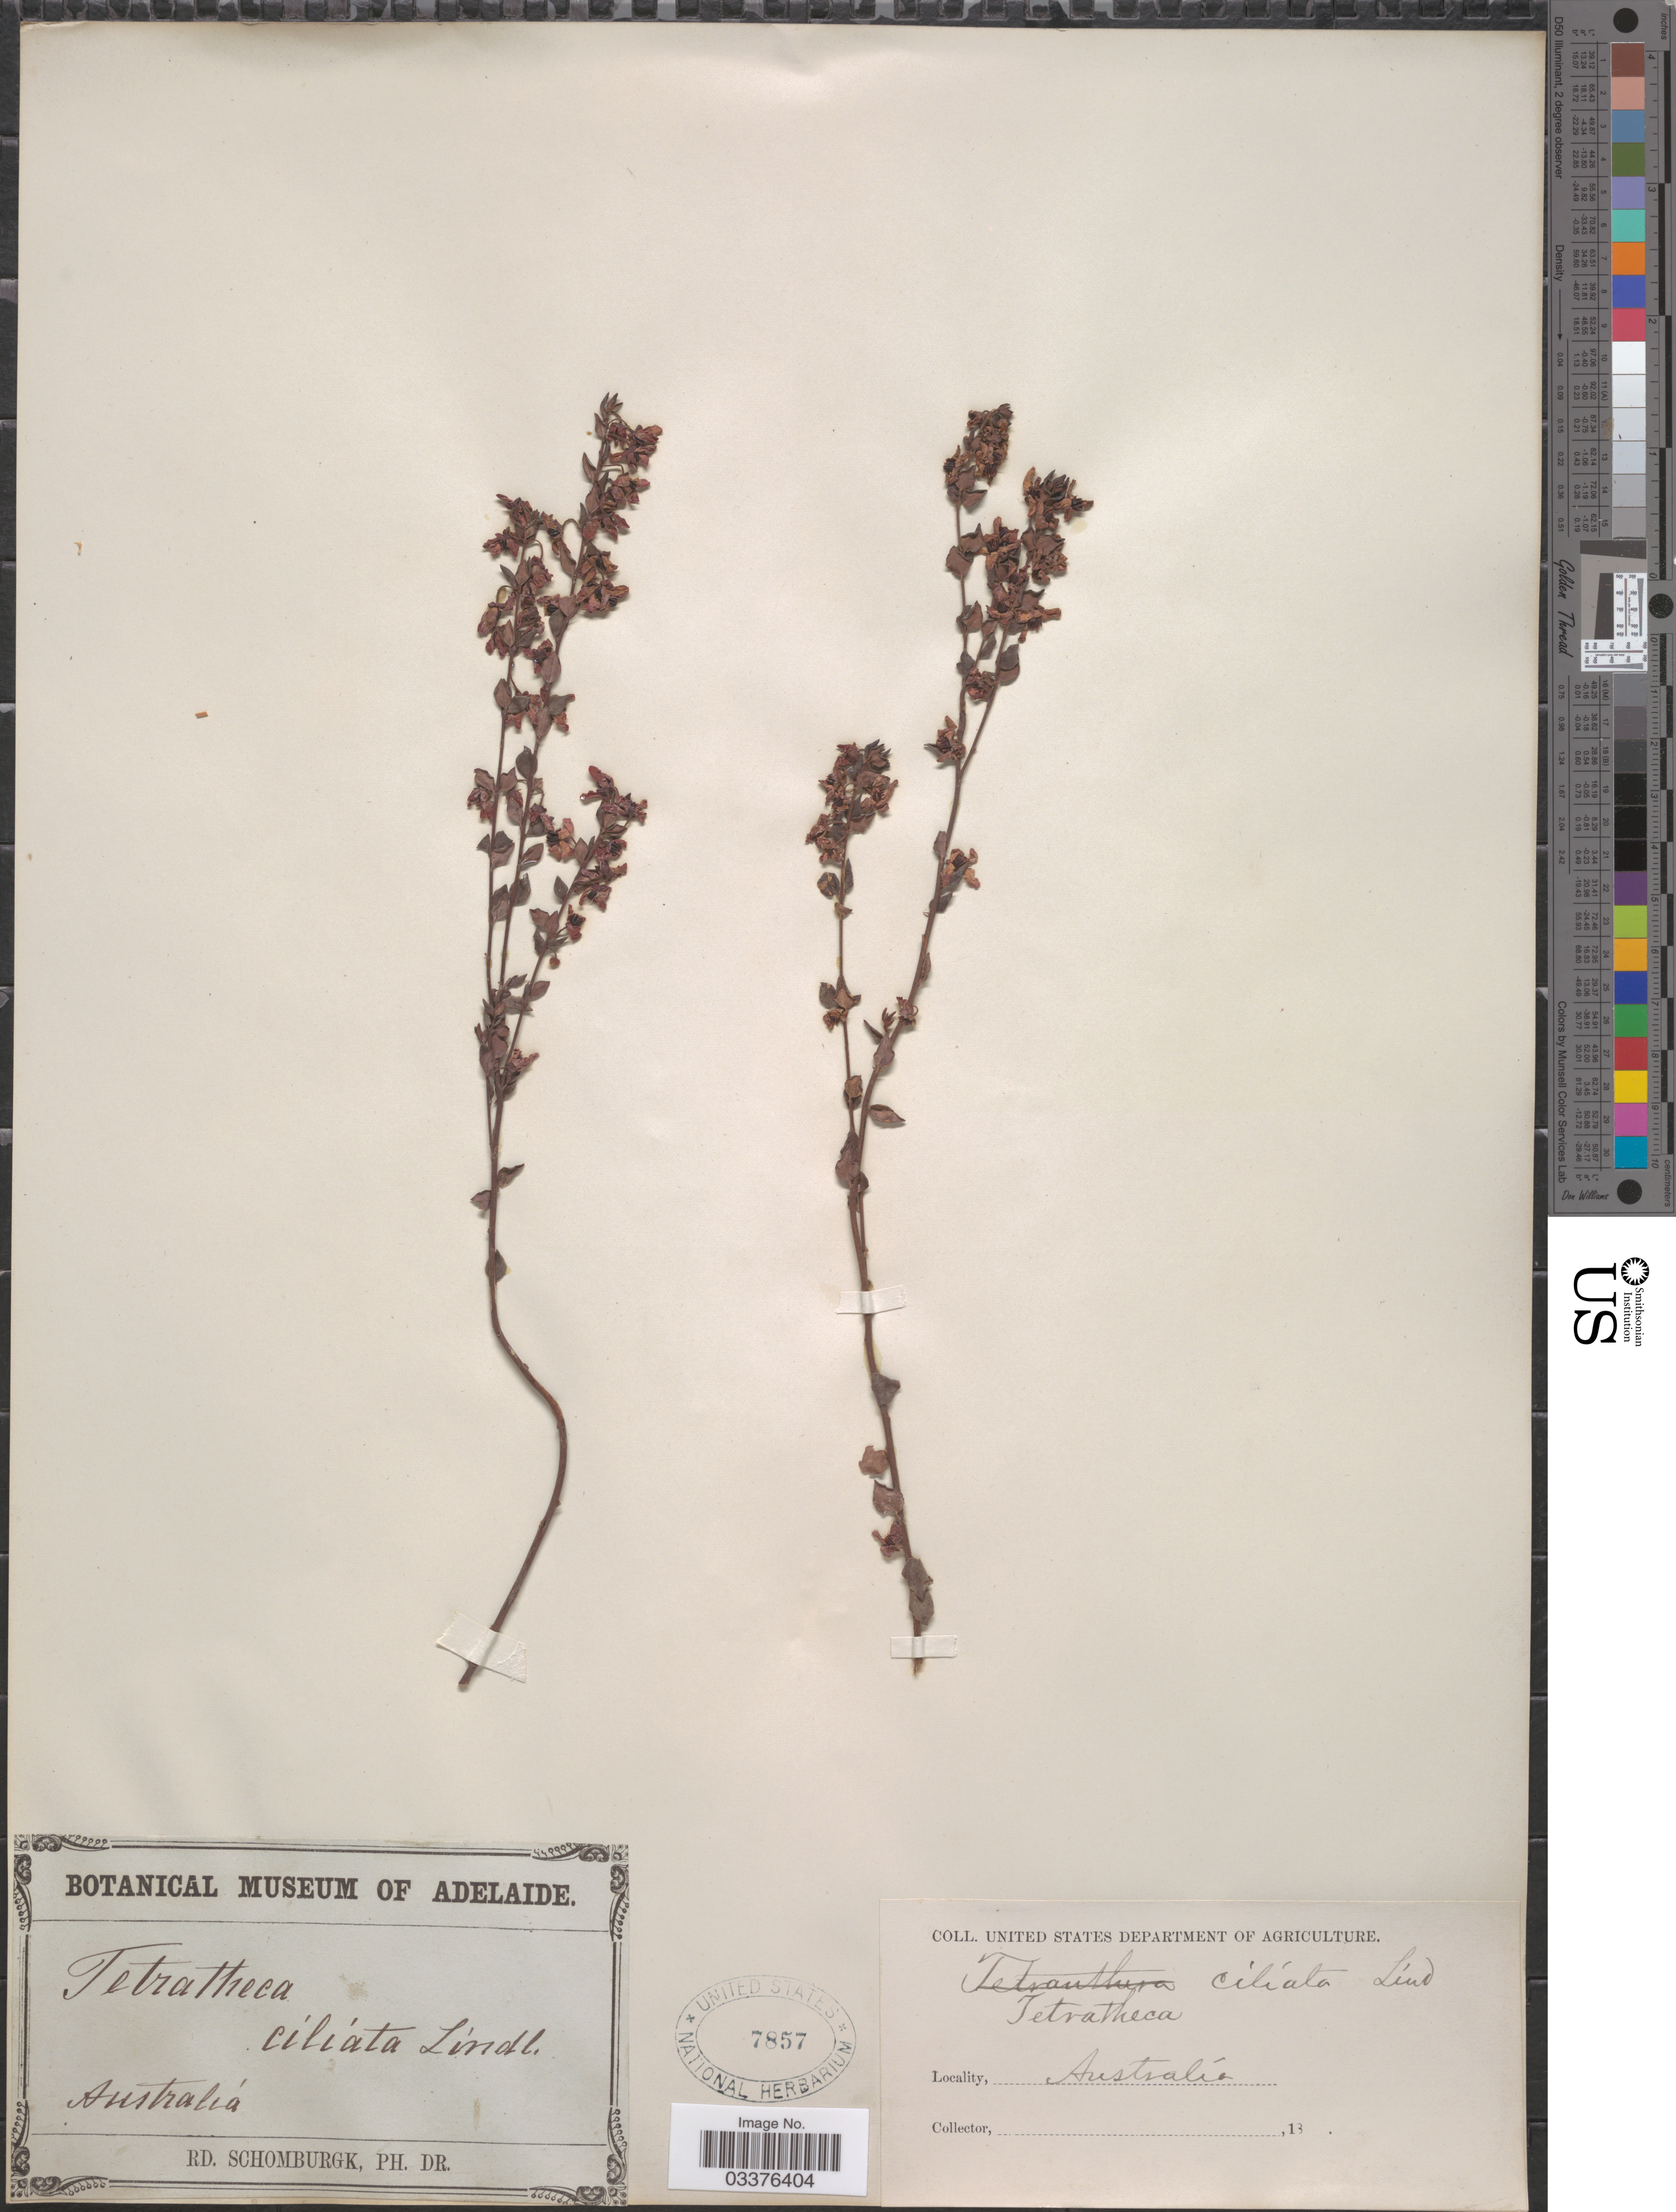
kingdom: Plantae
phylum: Tracheophyta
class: Magnoliopsida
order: Oxalidales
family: Elaeocarpaceae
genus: Tetratheca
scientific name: Tetratheca ciliata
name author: Lindl.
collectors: M. R. Schomburgk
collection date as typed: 18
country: Australia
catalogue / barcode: US 7857